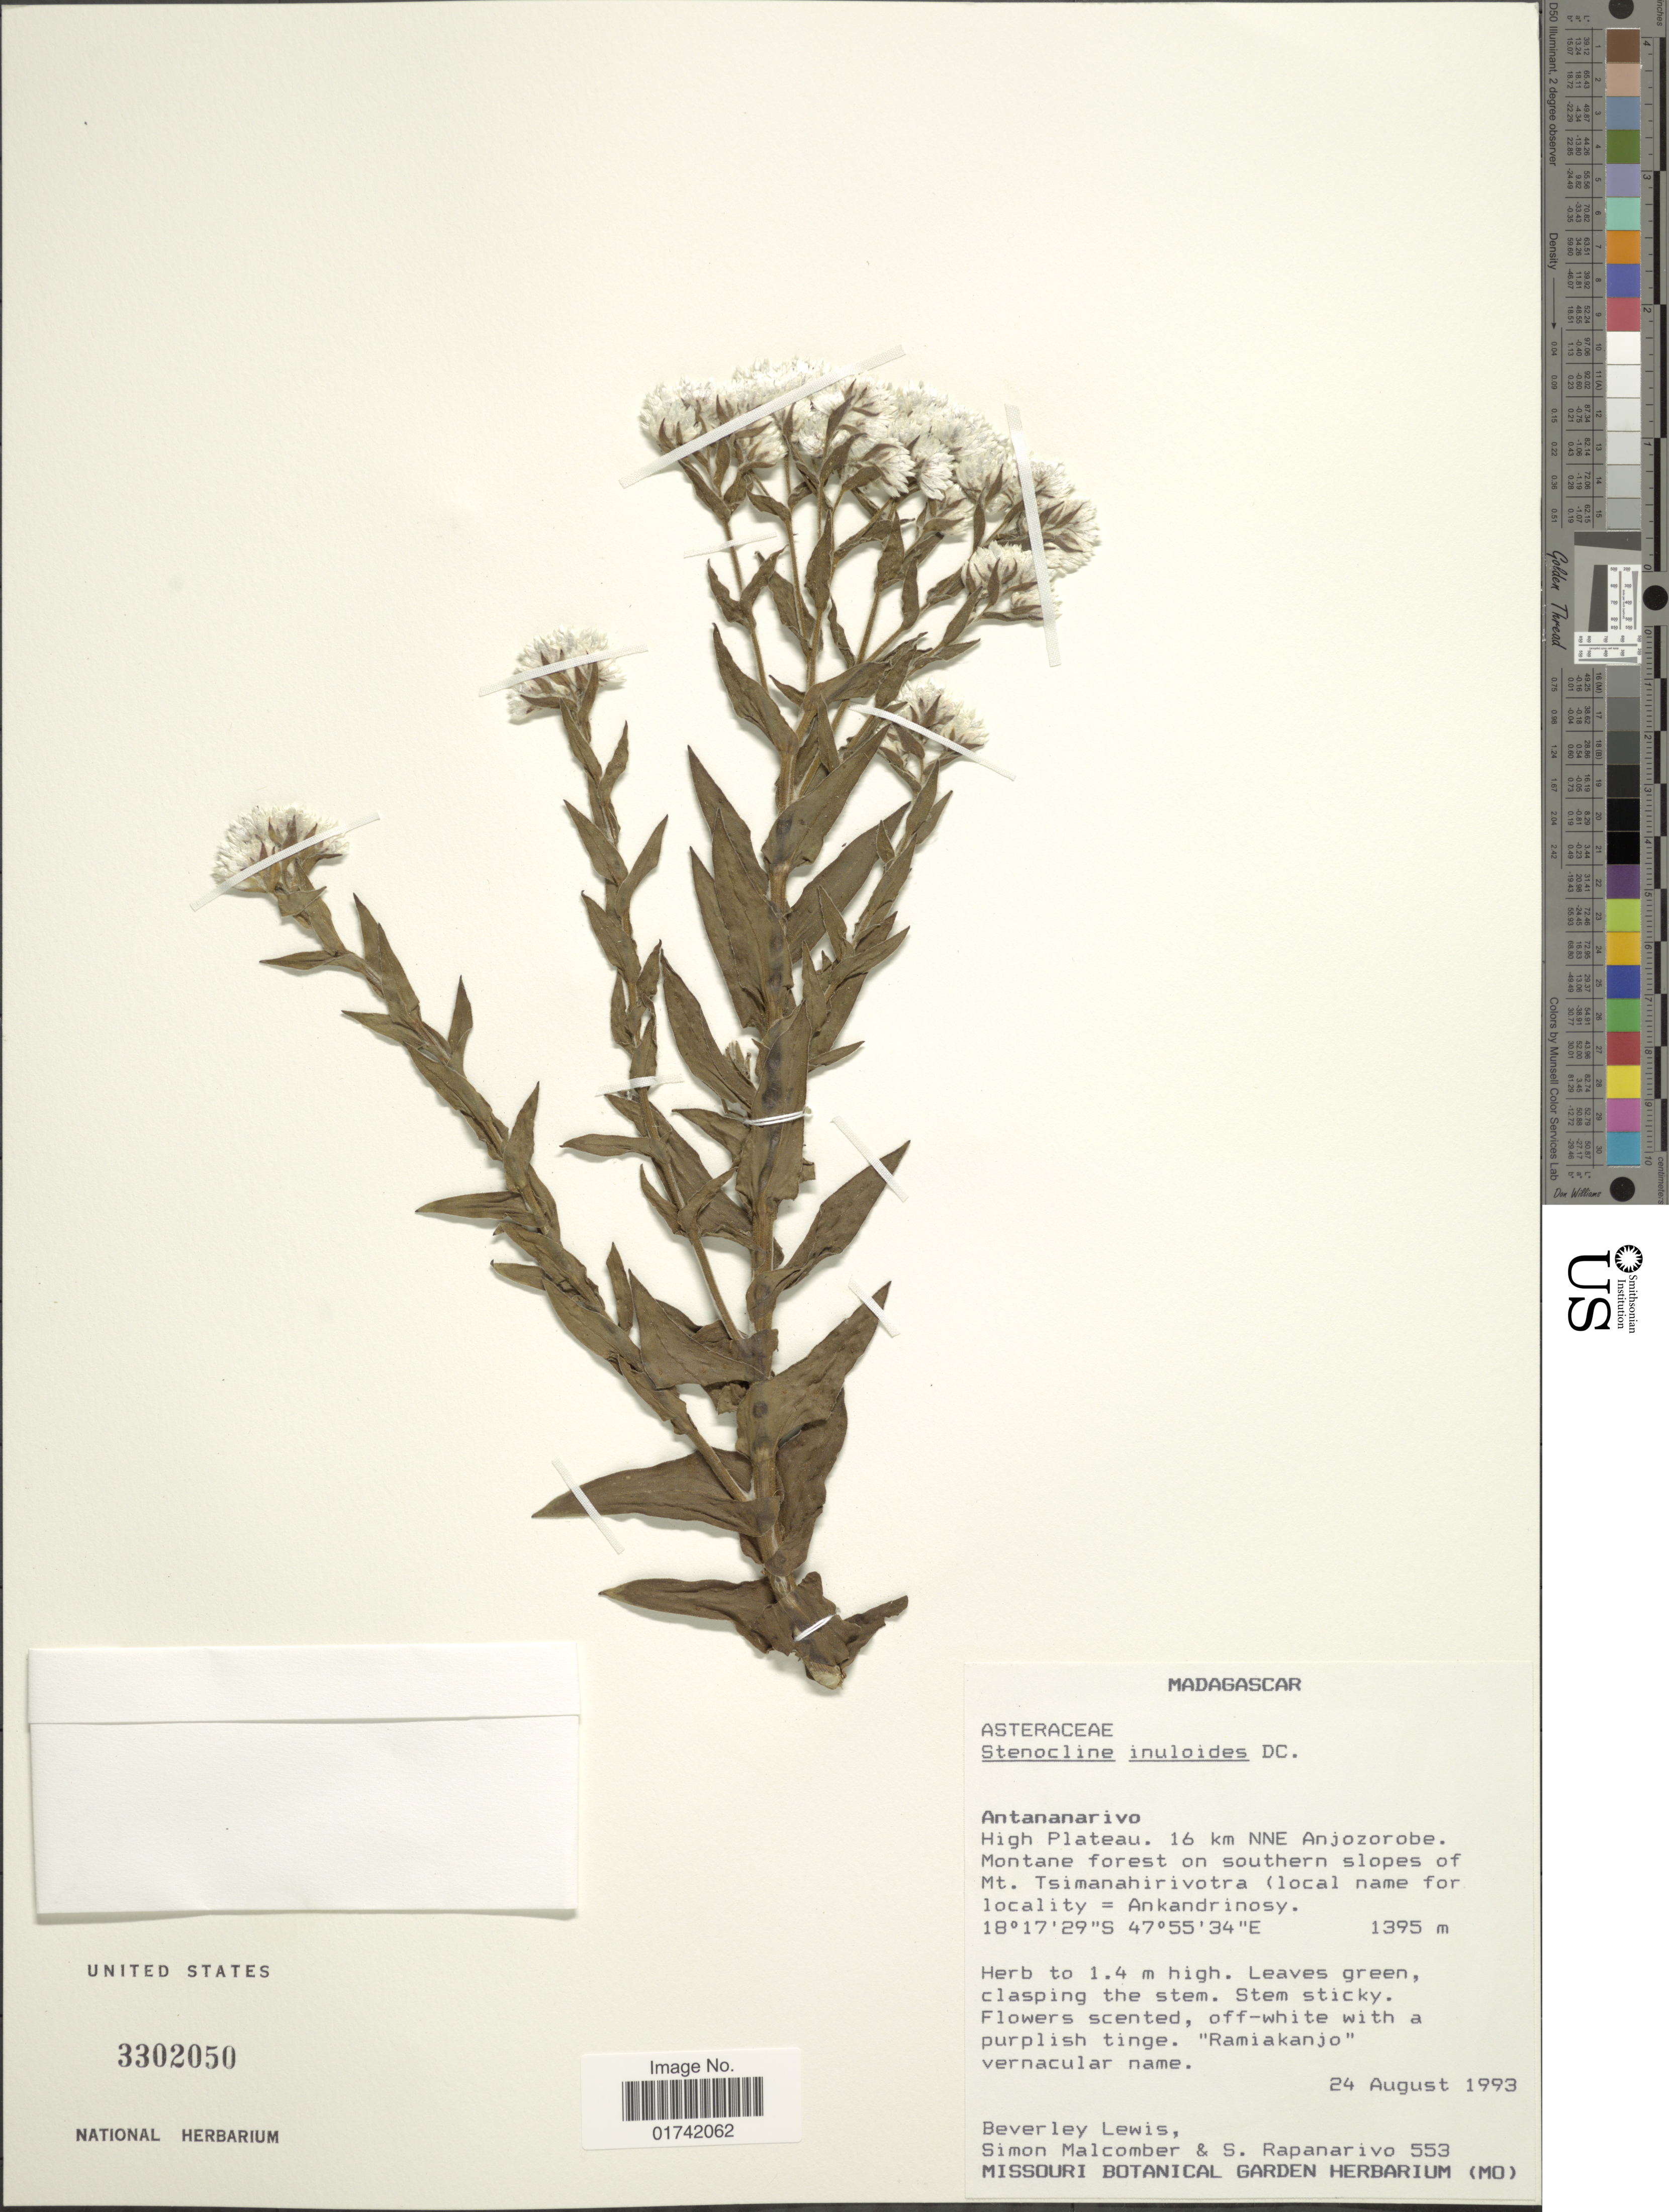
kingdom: Plantae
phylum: Tracheophyta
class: Magnoliopsida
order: Asterales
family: Asteraceae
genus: Stenocline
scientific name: Stenocline inuloides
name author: DC.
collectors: B. A. Lewis, S. T. Malcomber & S. Rapanarivo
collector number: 553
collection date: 1993-08-24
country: Madagascar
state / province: Analamanga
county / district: Anjozorobe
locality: High plateau. 16 km NNE Anjozorobe. Montane forest on southern slopes of Mt. Tsimanahirivotra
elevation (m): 1395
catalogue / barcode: US 3302050